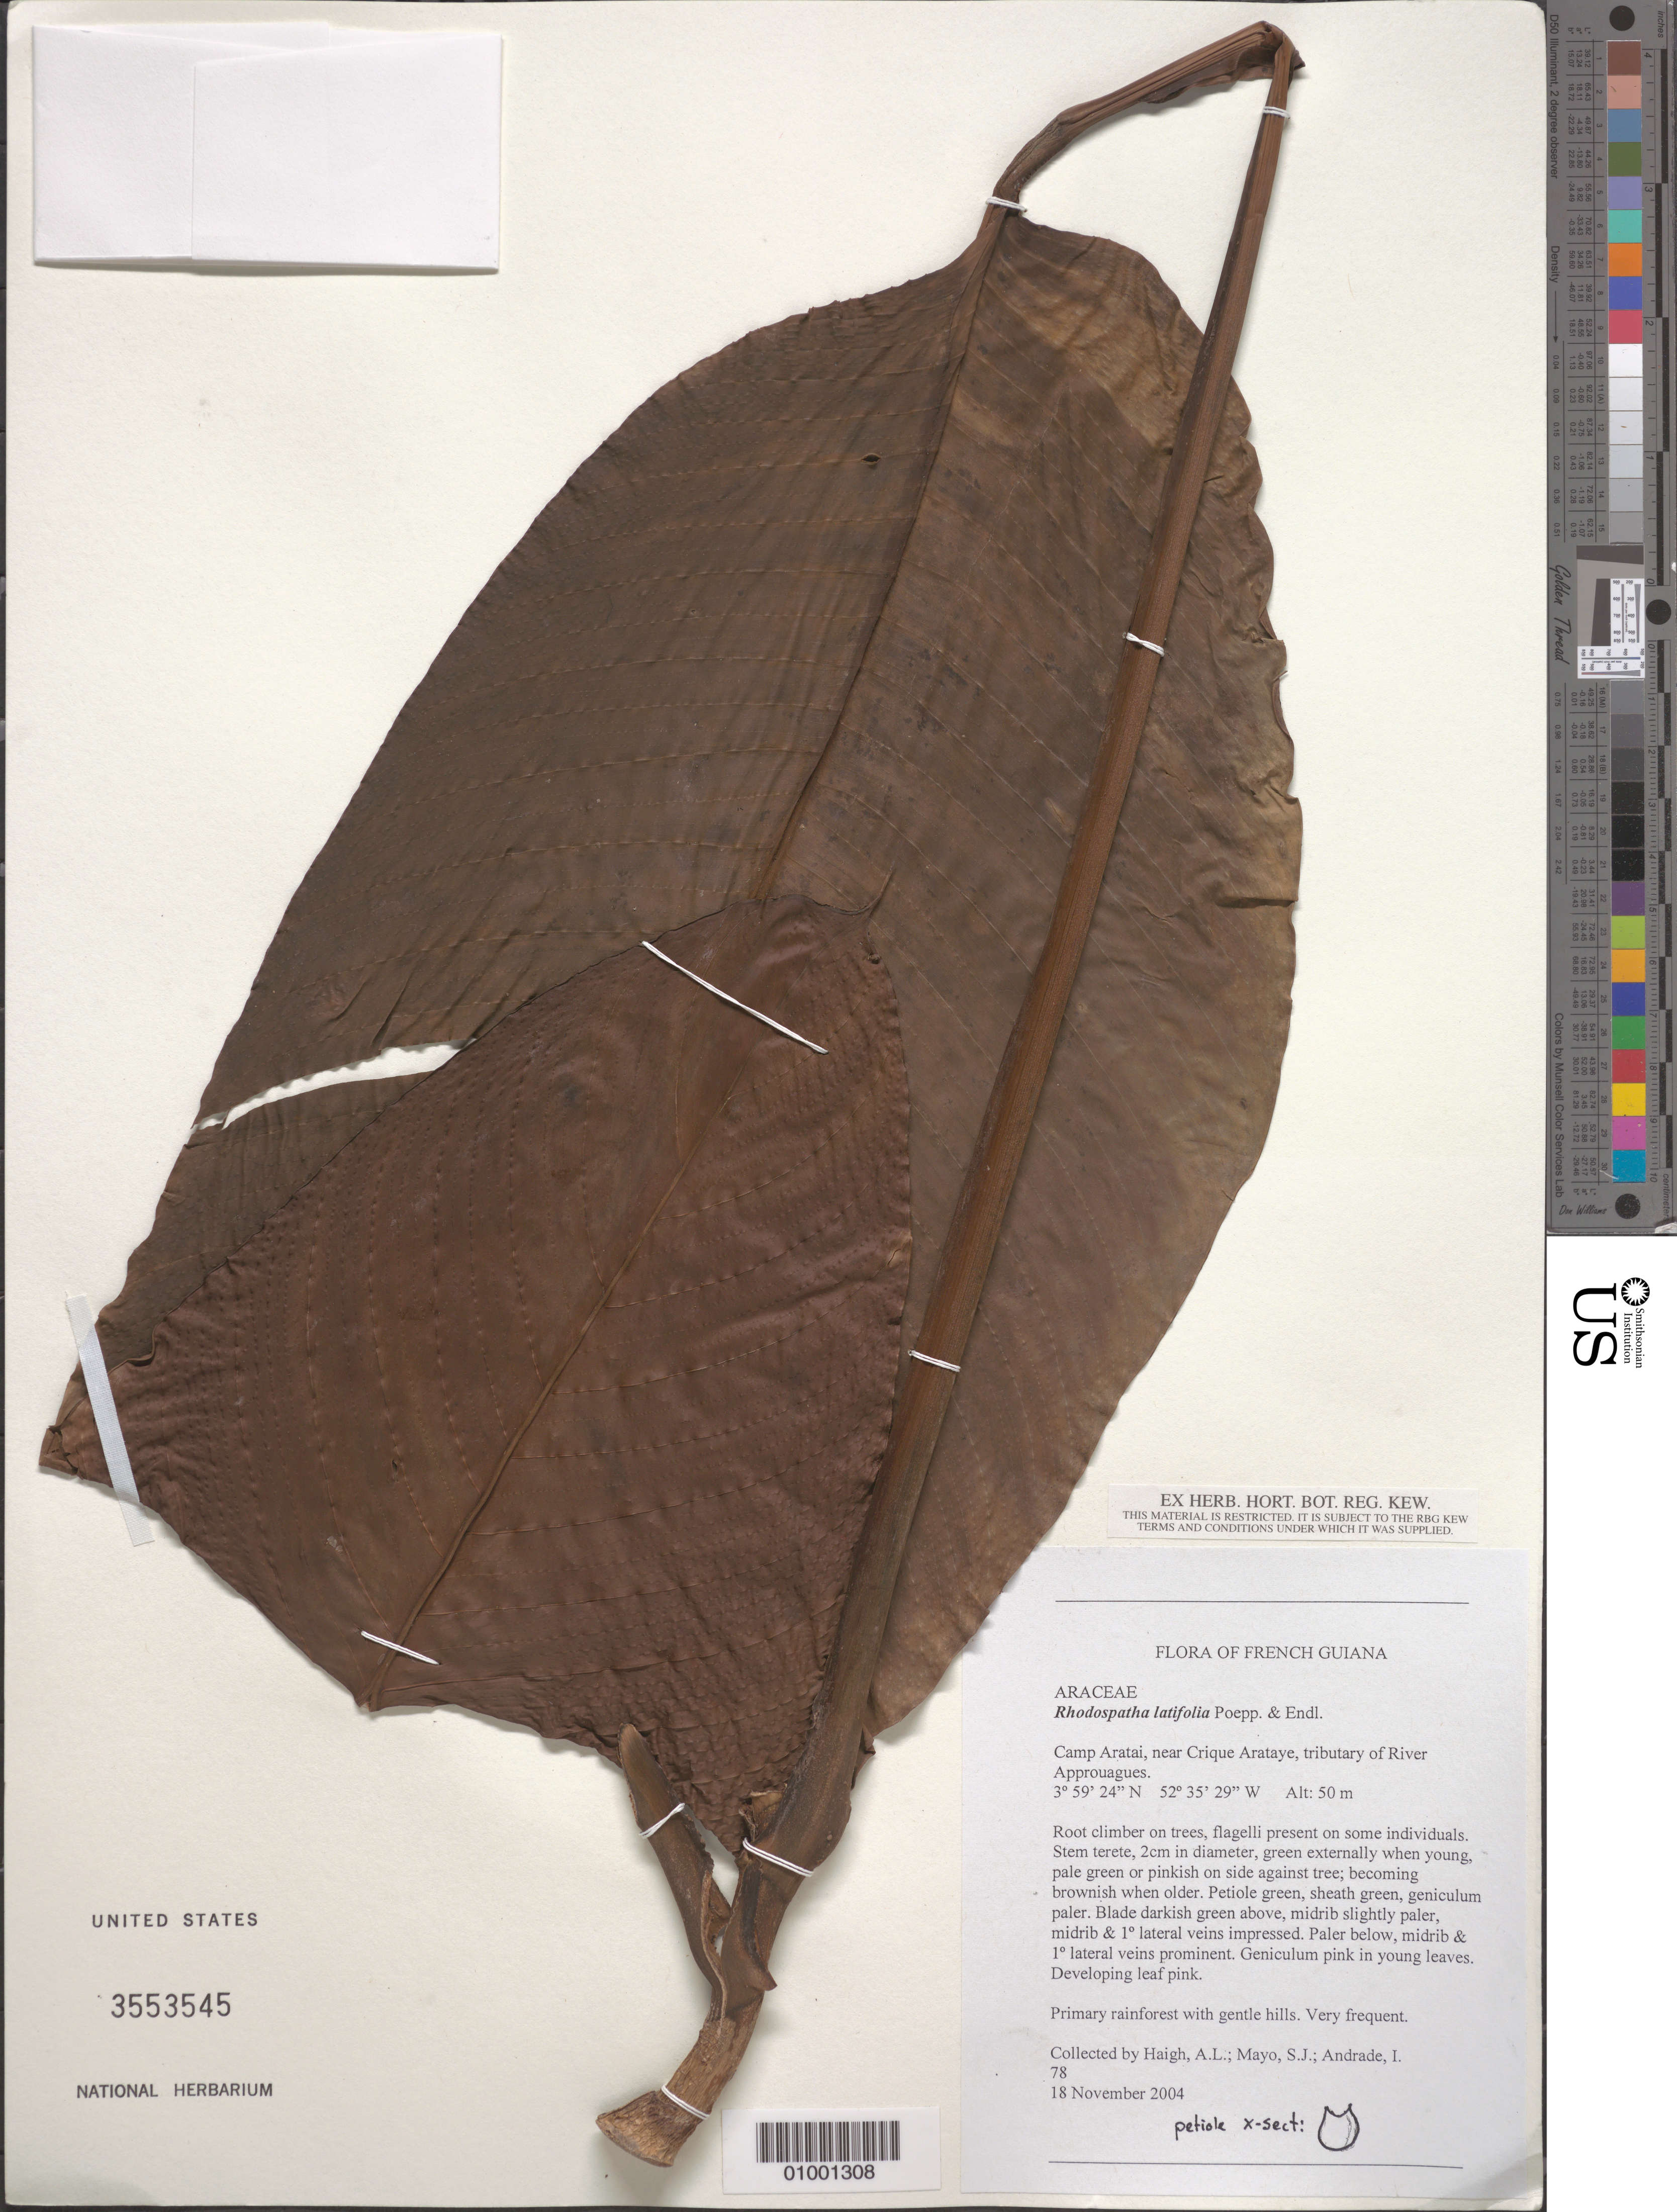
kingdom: Plantae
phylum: Tracheophyta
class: Liliopsida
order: Alismatales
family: Araceae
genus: Rhodospatha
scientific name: Rhodospatha latifolia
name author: Poepp. & Endl.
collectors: A. Haigh, S. J. Mayo & I. Andrade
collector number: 78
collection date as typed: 17-Nov-04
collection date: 2004-11-17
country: French Guiana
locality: Camp Aratai, near Crique Arataye, tributary of River Approuagues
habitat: Primary rainforest, with gentle hills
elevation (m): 50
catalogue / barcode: US 3553545